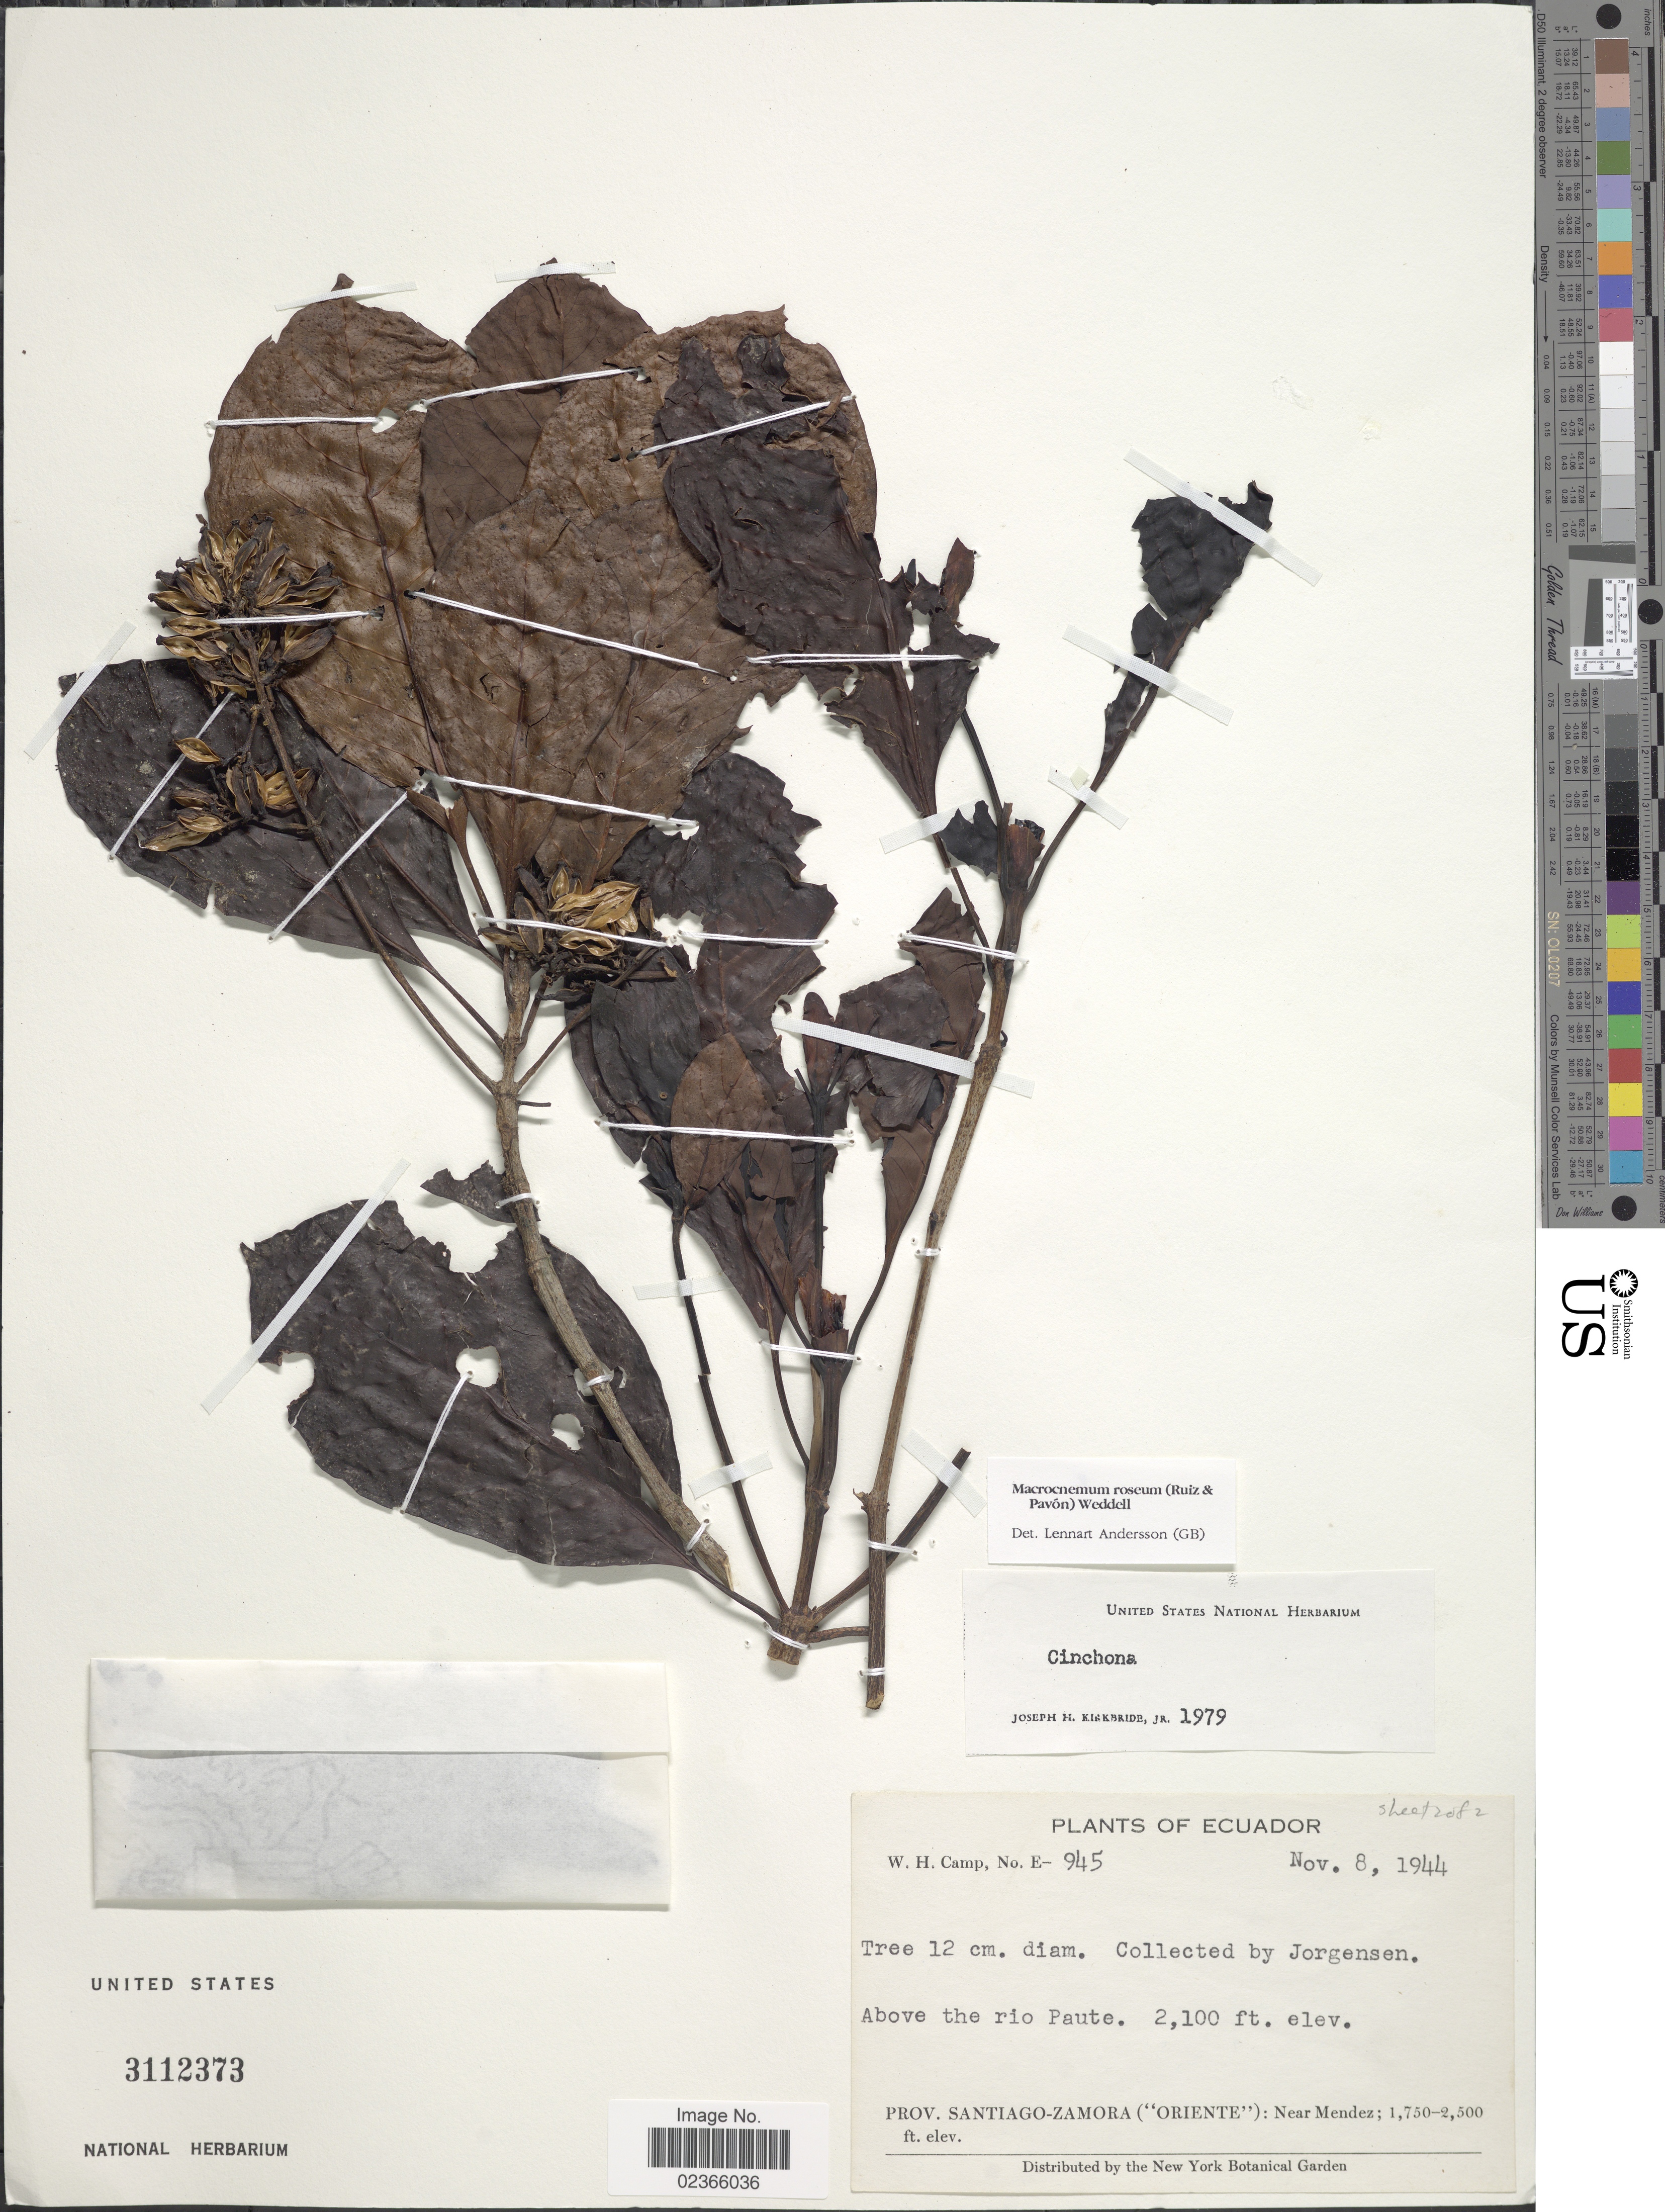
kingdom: Plantae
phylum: Tracheophyta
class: Magnoliopsida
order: Gentianales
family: Rubiaceae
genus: Macrocnemum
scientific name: Macrocnemum roseum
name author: Wedd.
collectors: W. H. Camp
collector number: E-945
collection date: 1944-11-08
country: Ecuador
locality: Above the rio Paute, Prov. Santiago-Zamora ("Oriente"): Near Mendez.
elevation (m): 640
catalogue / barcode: US 3112373